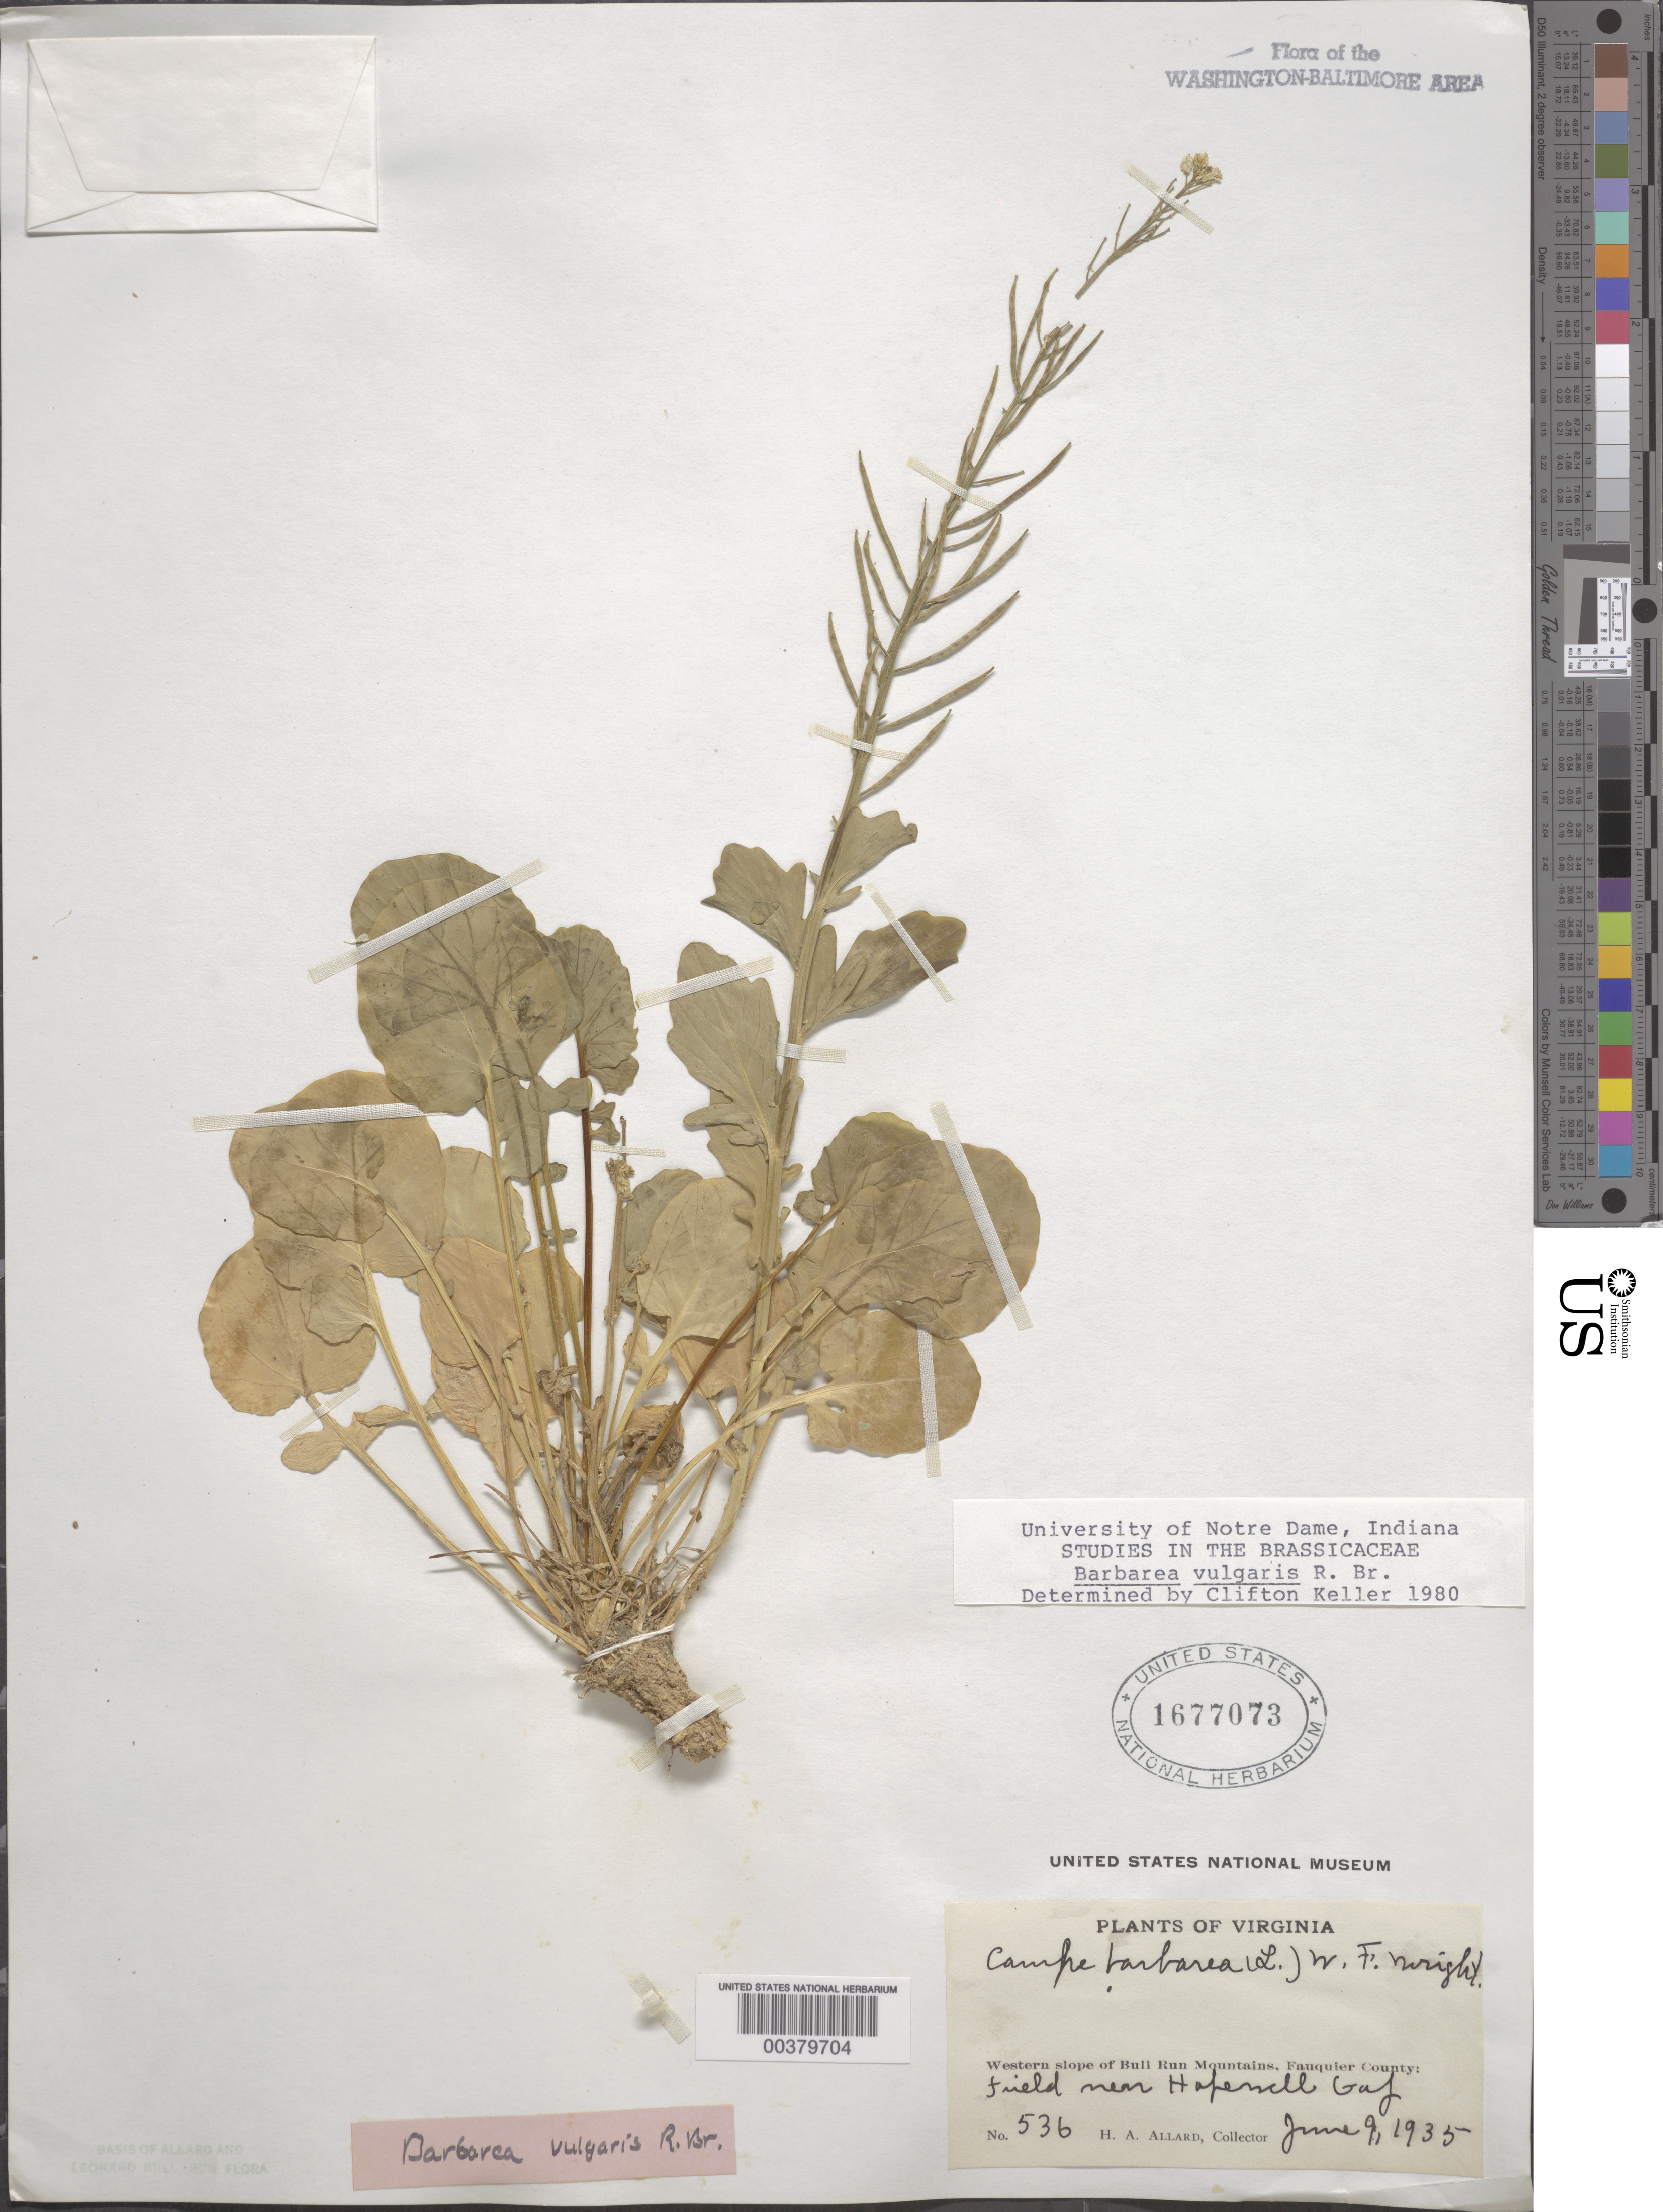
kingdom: Plantae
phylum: Tracheophyta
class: Magnoliopsida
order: Brassicales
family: Brassicaceae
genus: Barbarea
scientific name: Barbarea vulgaris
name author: W.T. Aiton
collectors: H. A. Allard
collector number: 536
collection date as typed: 09 Jun 1935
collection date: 1935-06-09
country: United States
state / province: Virginia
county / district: Fauquier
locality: Hopewell Gap vicinity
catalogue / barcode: US 1677073